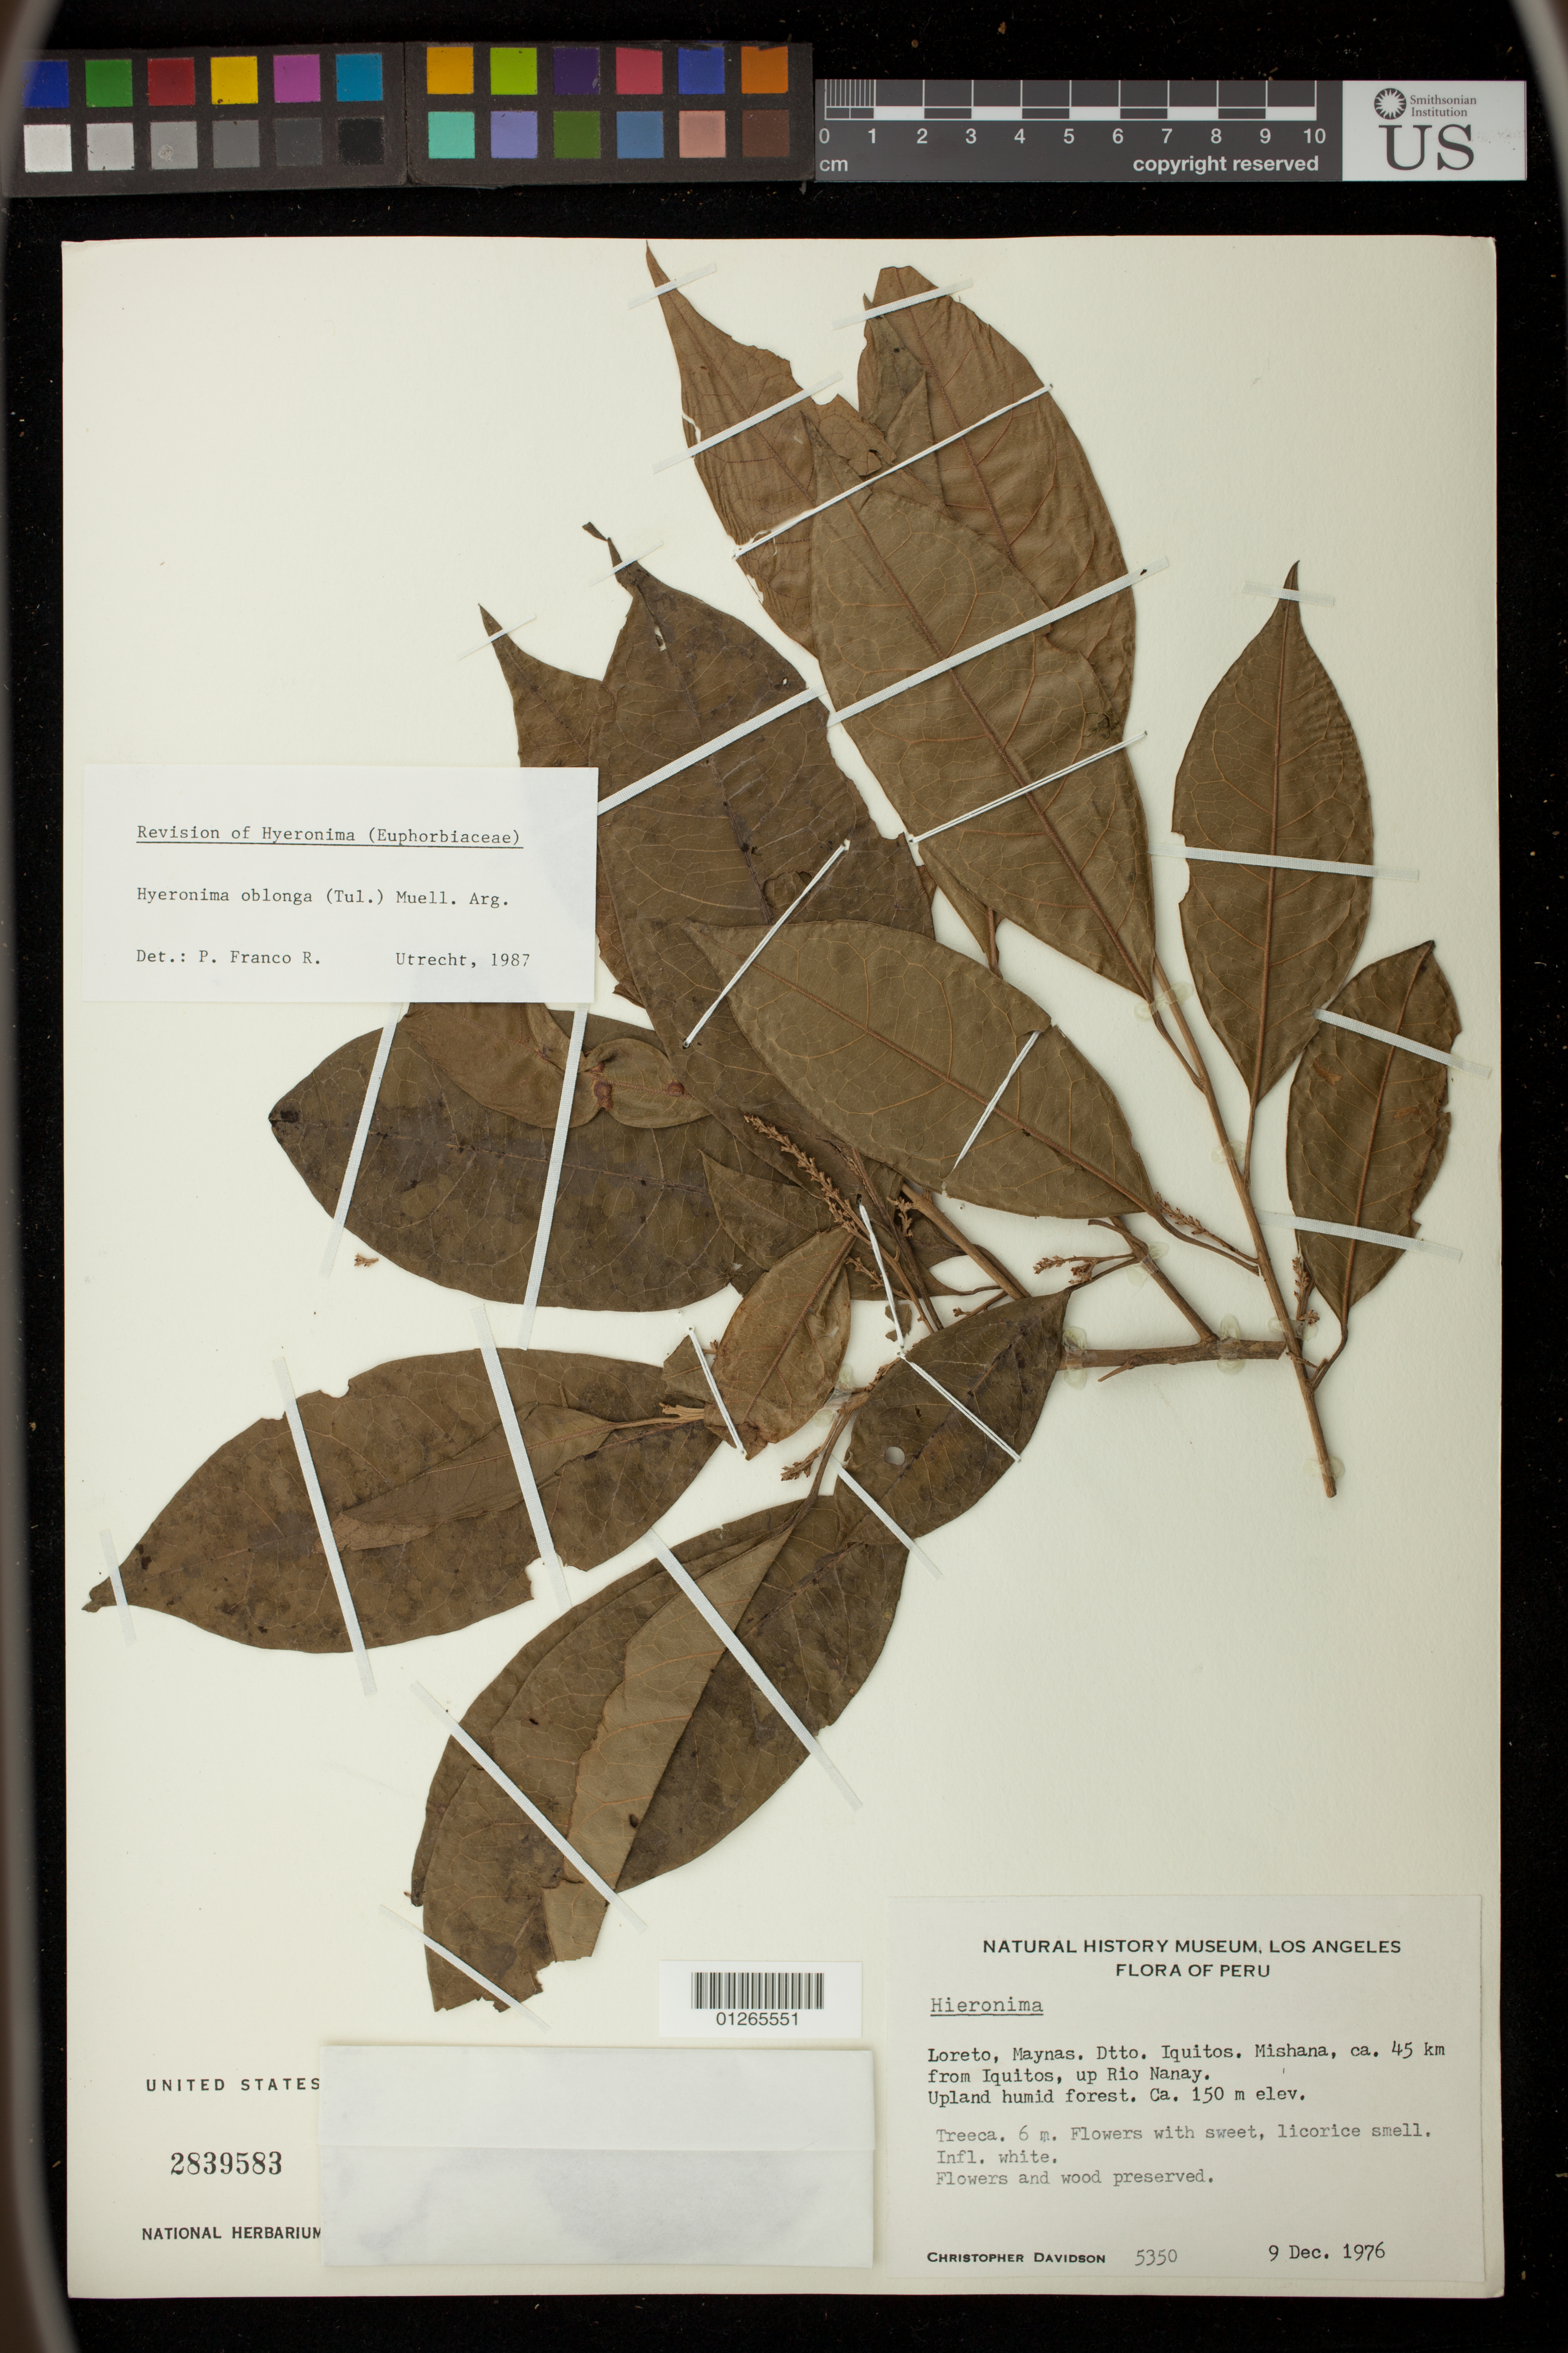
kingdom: Plantae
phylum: Tracheophyta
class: Magnoliopsida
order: Malpighiales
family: Phyllanthaceae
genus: Hieronyma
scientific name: Hieronyma oblonga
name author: (Tul.) Müll. Arg.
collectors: C. Davidson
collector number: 5350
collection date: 1976-12-09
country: Peru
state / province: Loreto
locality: Maynas, Dtto. Iquitos. Rio Nanay, Caserio de Nina Rumi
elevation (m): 151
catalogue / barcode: US 2839583